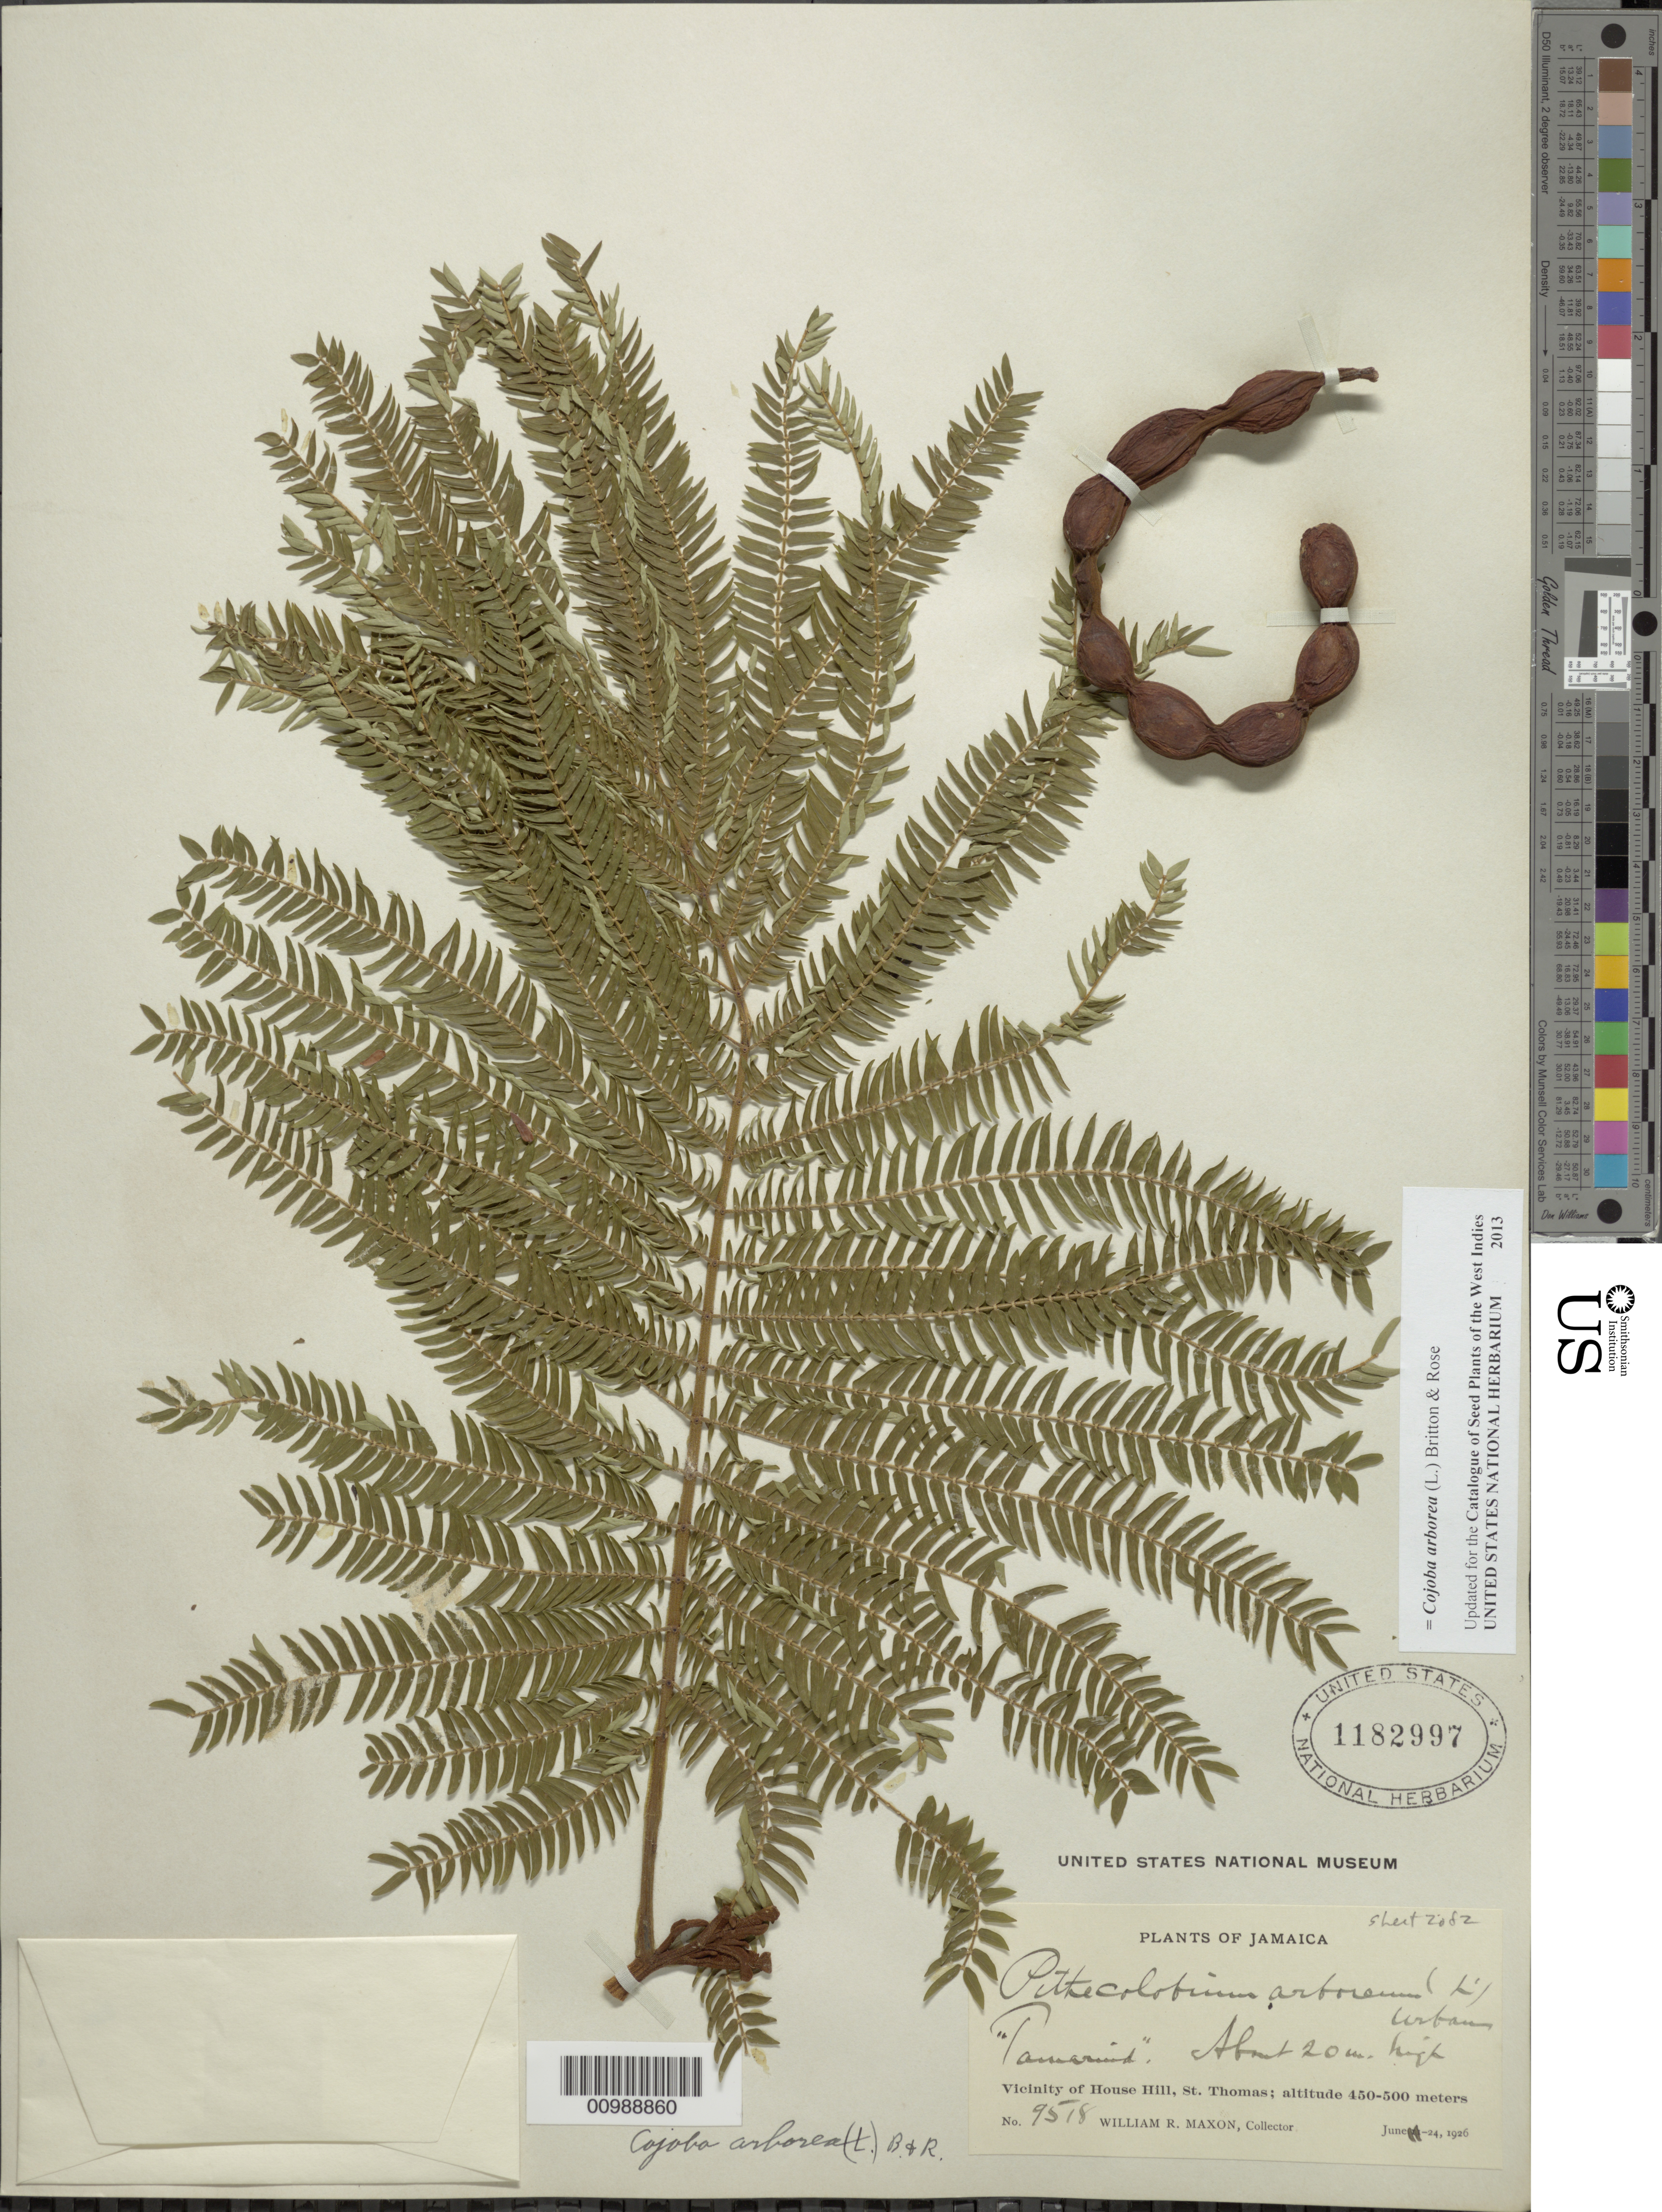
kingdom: Plantae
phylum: Tracheophyta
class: Magnoliopsida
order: Fabales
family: Fabaceae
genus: Cojoba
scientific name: Cojoba arborea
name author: (L.) Britton & Rose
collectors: W. R. Maxon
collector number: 9518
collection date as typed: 24 Jun 1926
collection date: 1926-06-24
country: Jamaica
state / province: Saint Thomas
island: Jamaica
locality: Vicinity of House Hill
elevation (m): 450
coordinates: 0 N, 0 E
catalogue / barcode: US 1182997